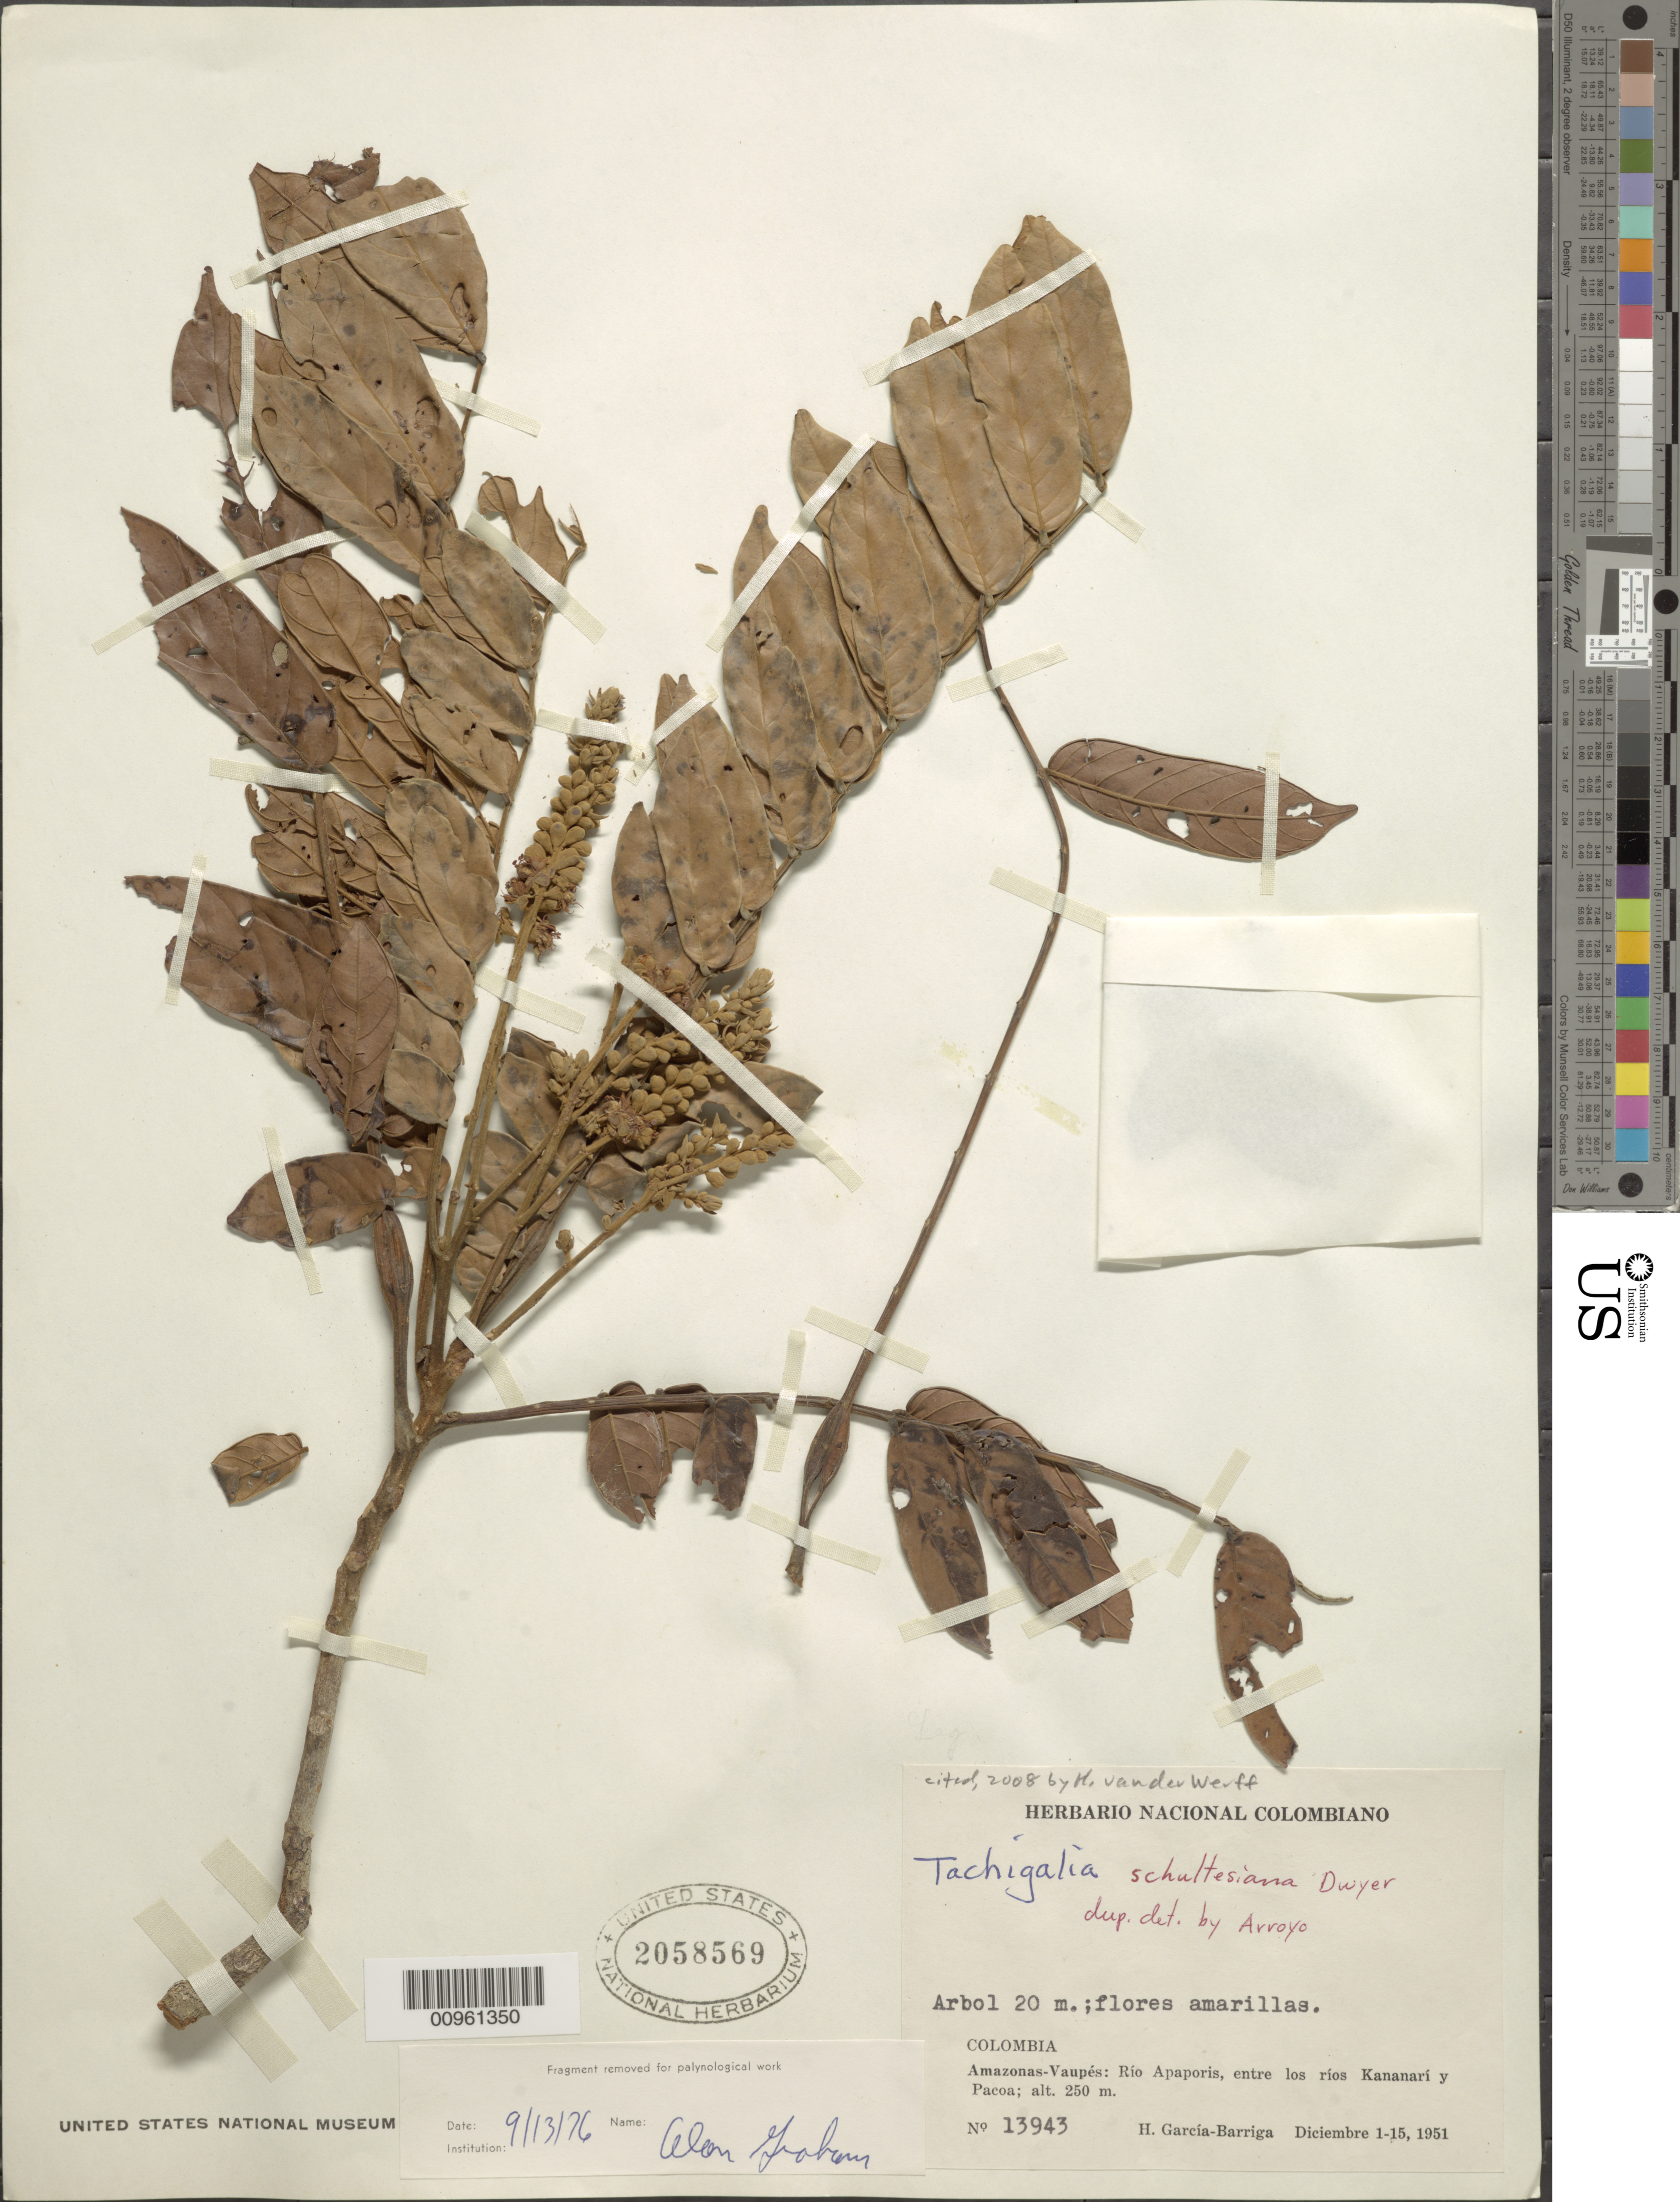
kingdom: Plantae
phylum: Tracheophyta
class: Magnoliopsida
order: Fabales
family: Fabaceae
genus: Tachigali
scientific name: Tachigali schultesiana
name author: Dwyer in R.E. Schult.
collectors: H. García Barriga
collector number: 13943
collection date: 1951-12-01/1951-12-15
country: Colombia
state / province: Amazônas / Vaupés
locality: Rio Apaporis, entre los rios Kananari y Pacoa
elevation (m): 250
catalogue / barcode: US 2058569